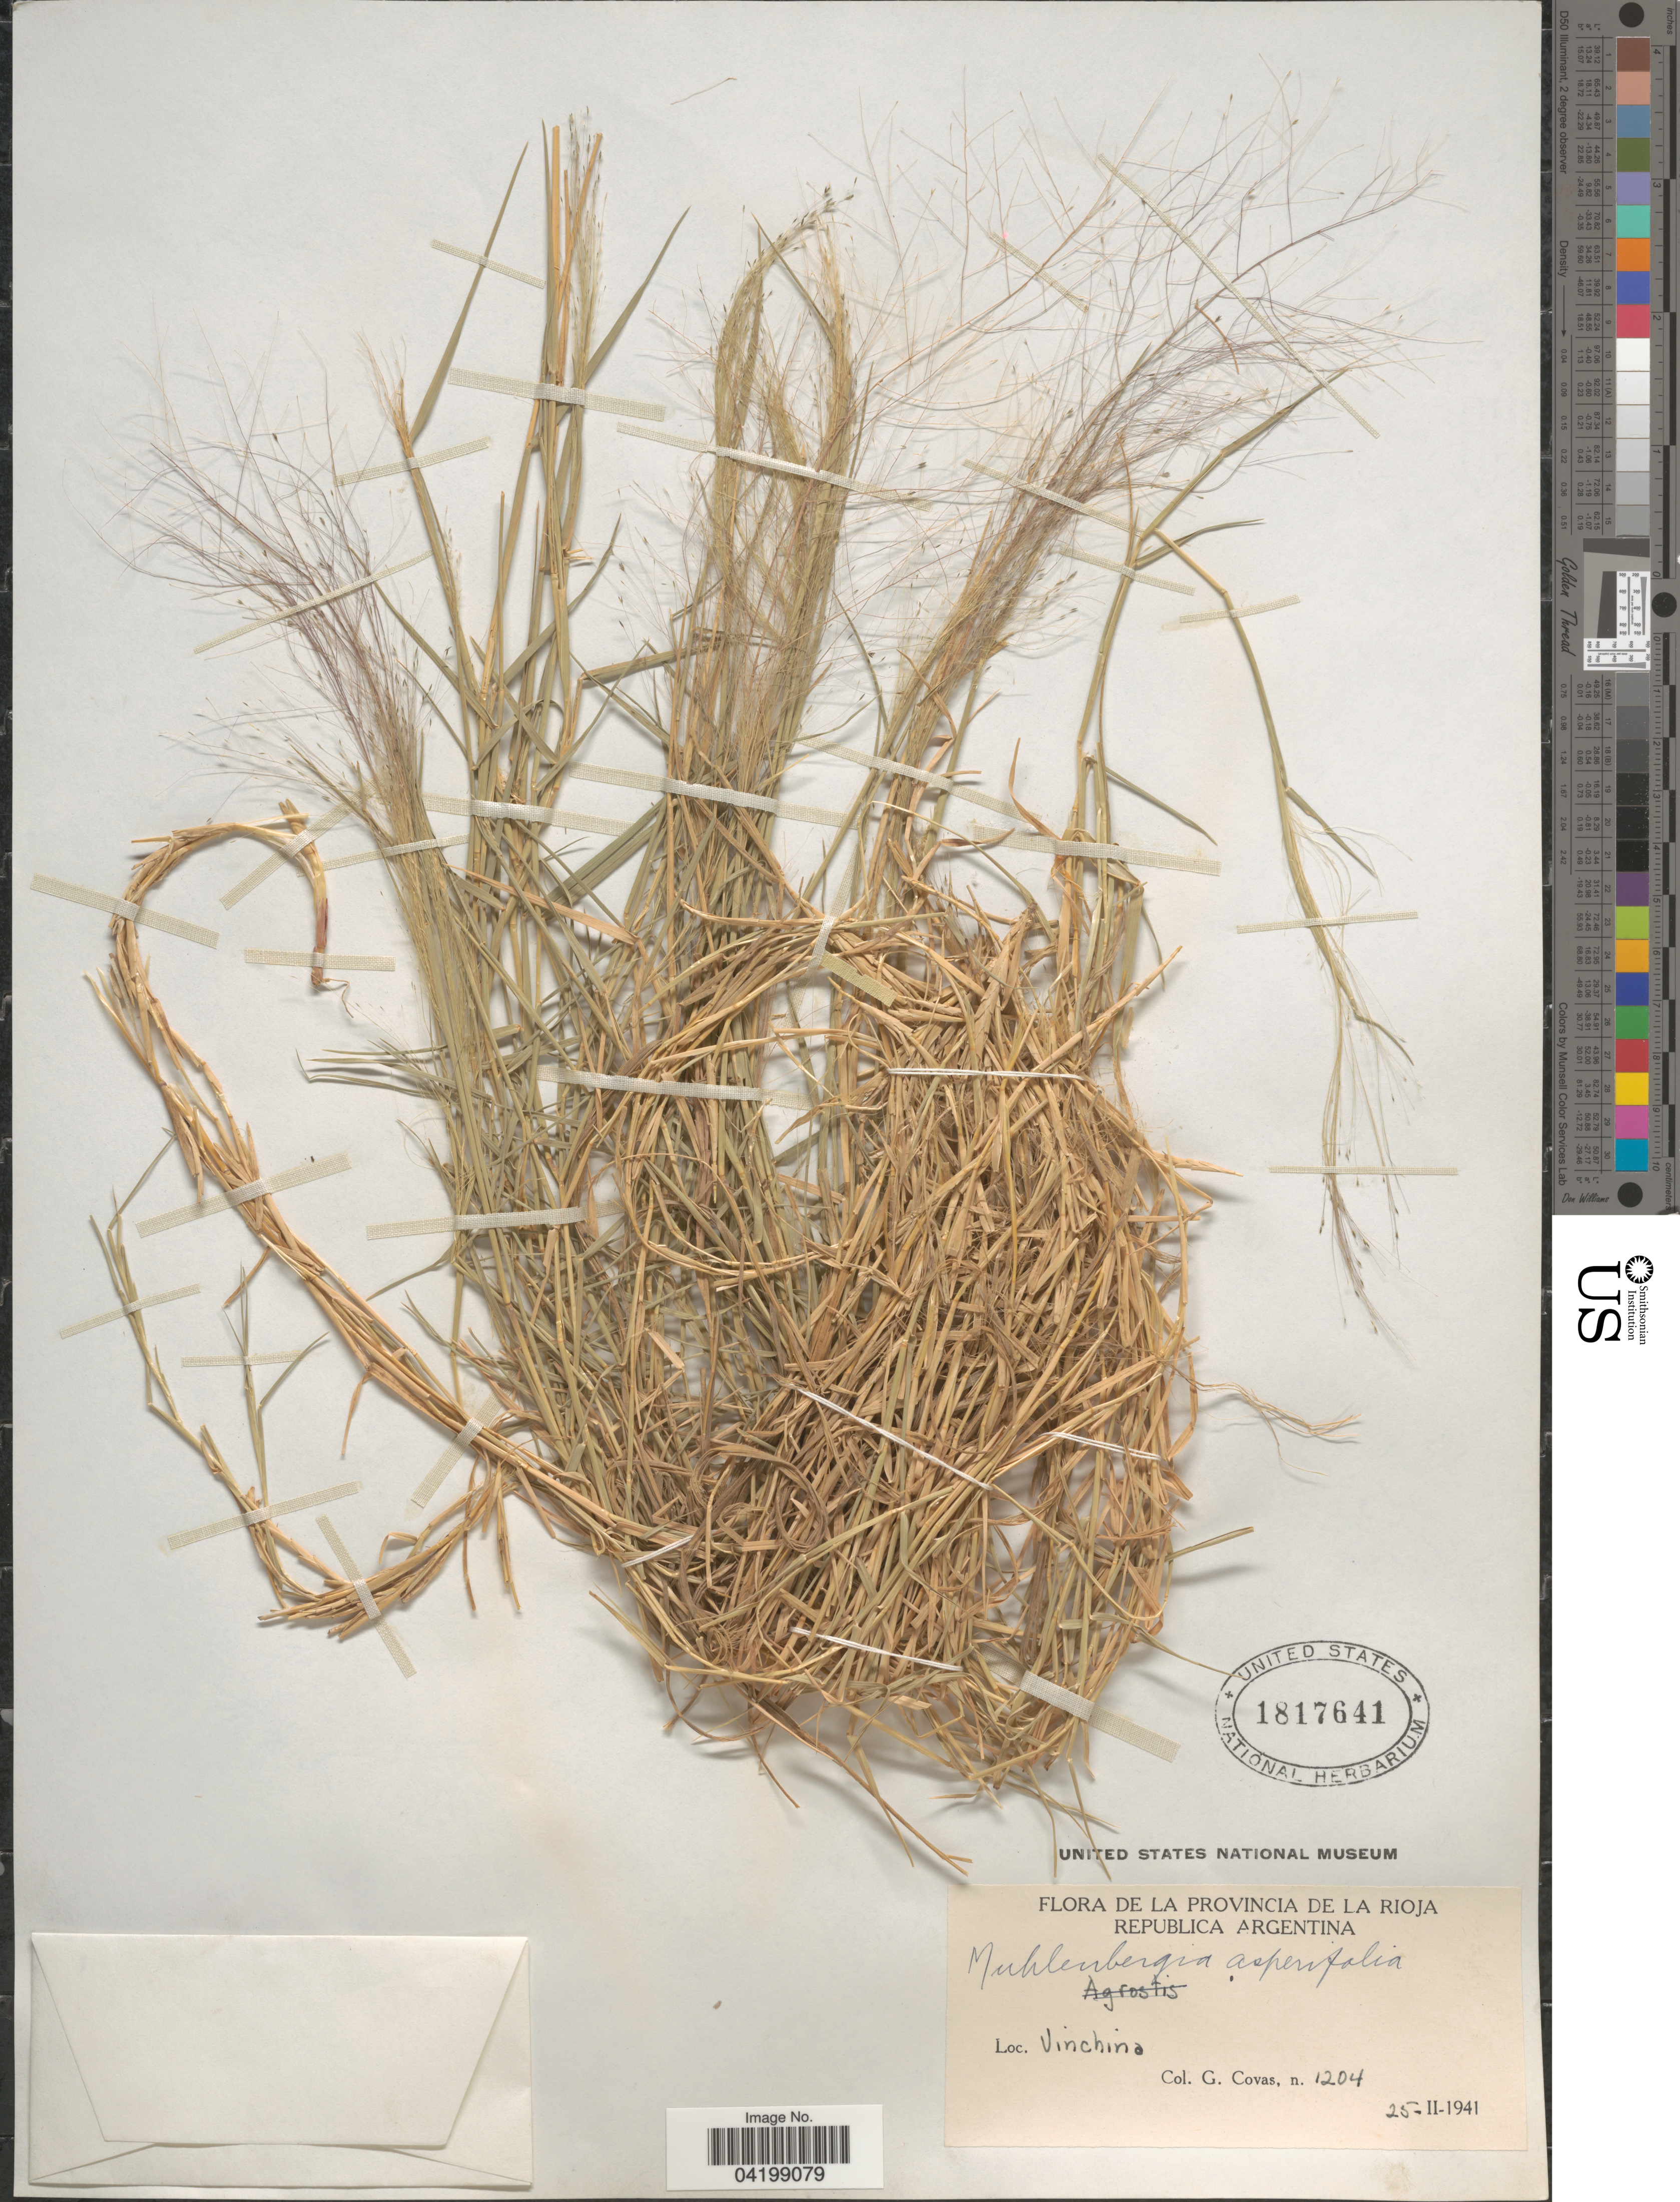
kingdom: Plantae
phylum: Tracheophyta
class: Liliopsida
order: Poales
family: Poaceae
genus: Muhlenbergia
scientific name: Muhlenbergia asperifolia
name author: (Nees & Meyen ex Trin.) Parodi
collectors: G. Covas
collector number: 1204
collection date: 1941-02-25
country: Argentina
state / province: La Rioja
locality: Vinchina.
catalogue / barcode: US 1817641